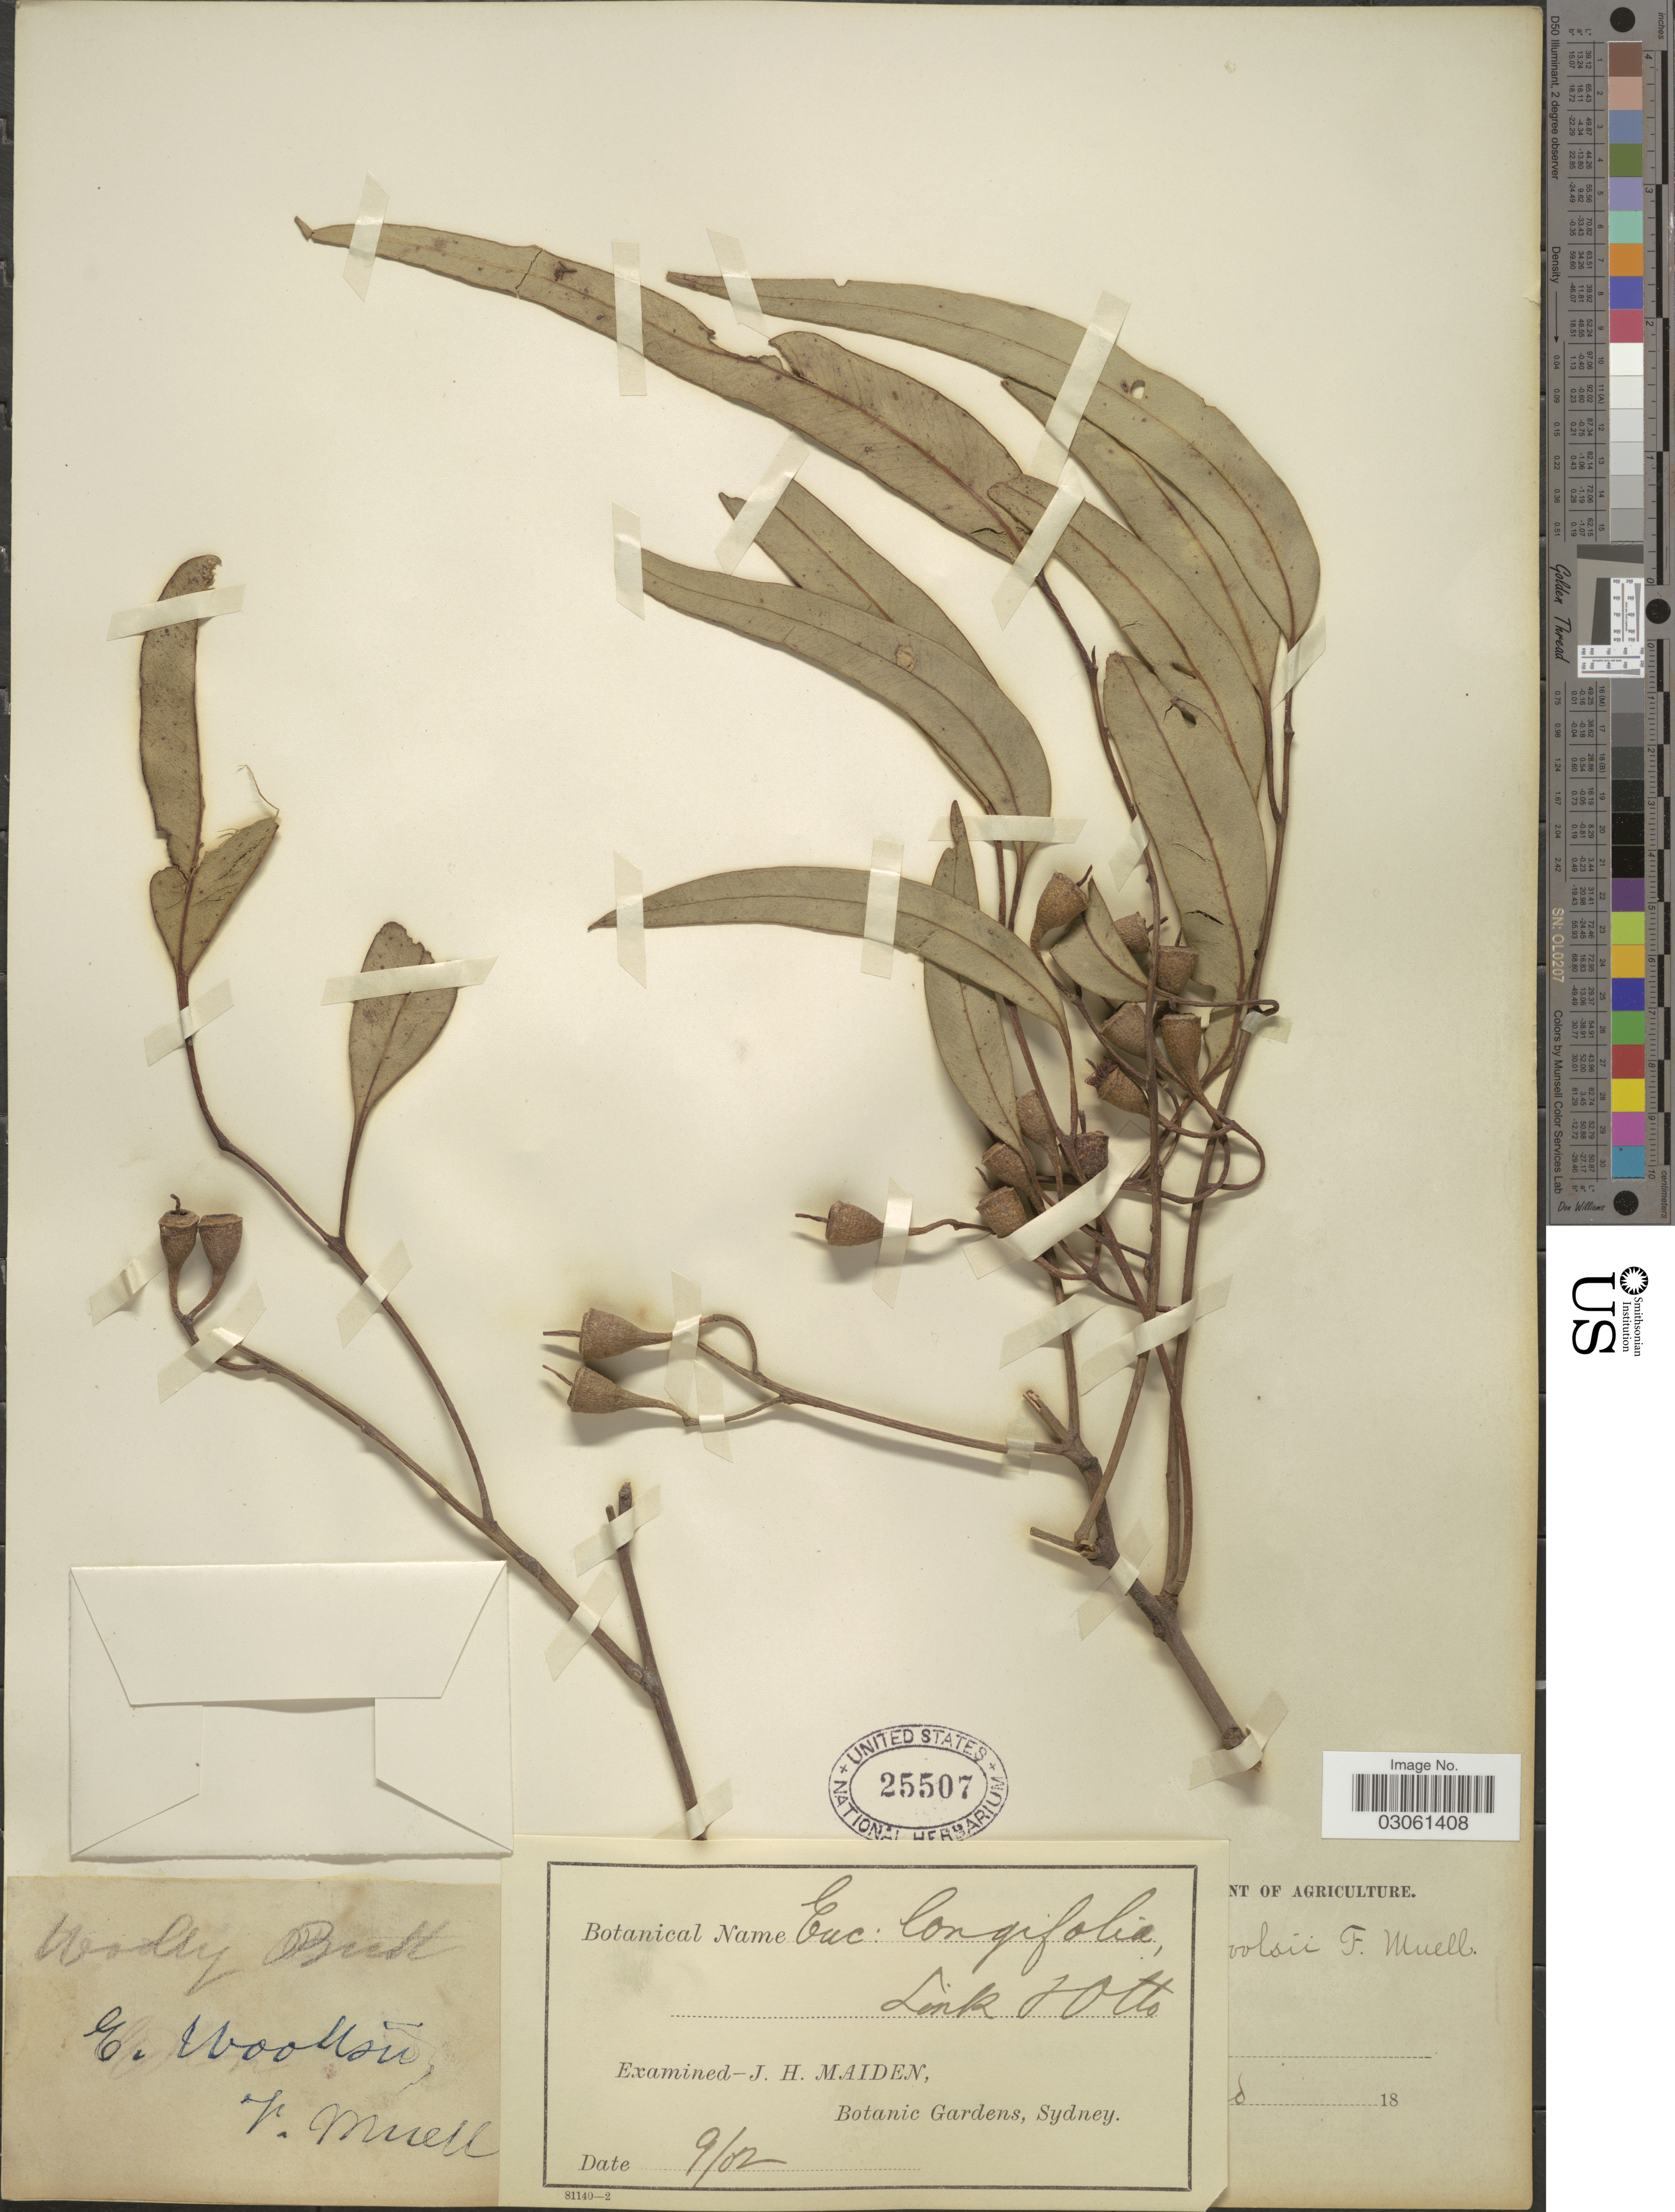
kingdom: Plantae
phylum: Tracheophyta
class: Magnoliopsida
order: Myrtales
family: Myrtaceae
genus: Eucalyptus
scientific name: Eucalyptus longifolia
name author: Link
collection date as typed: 18--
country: Australia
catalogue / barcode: US 25507